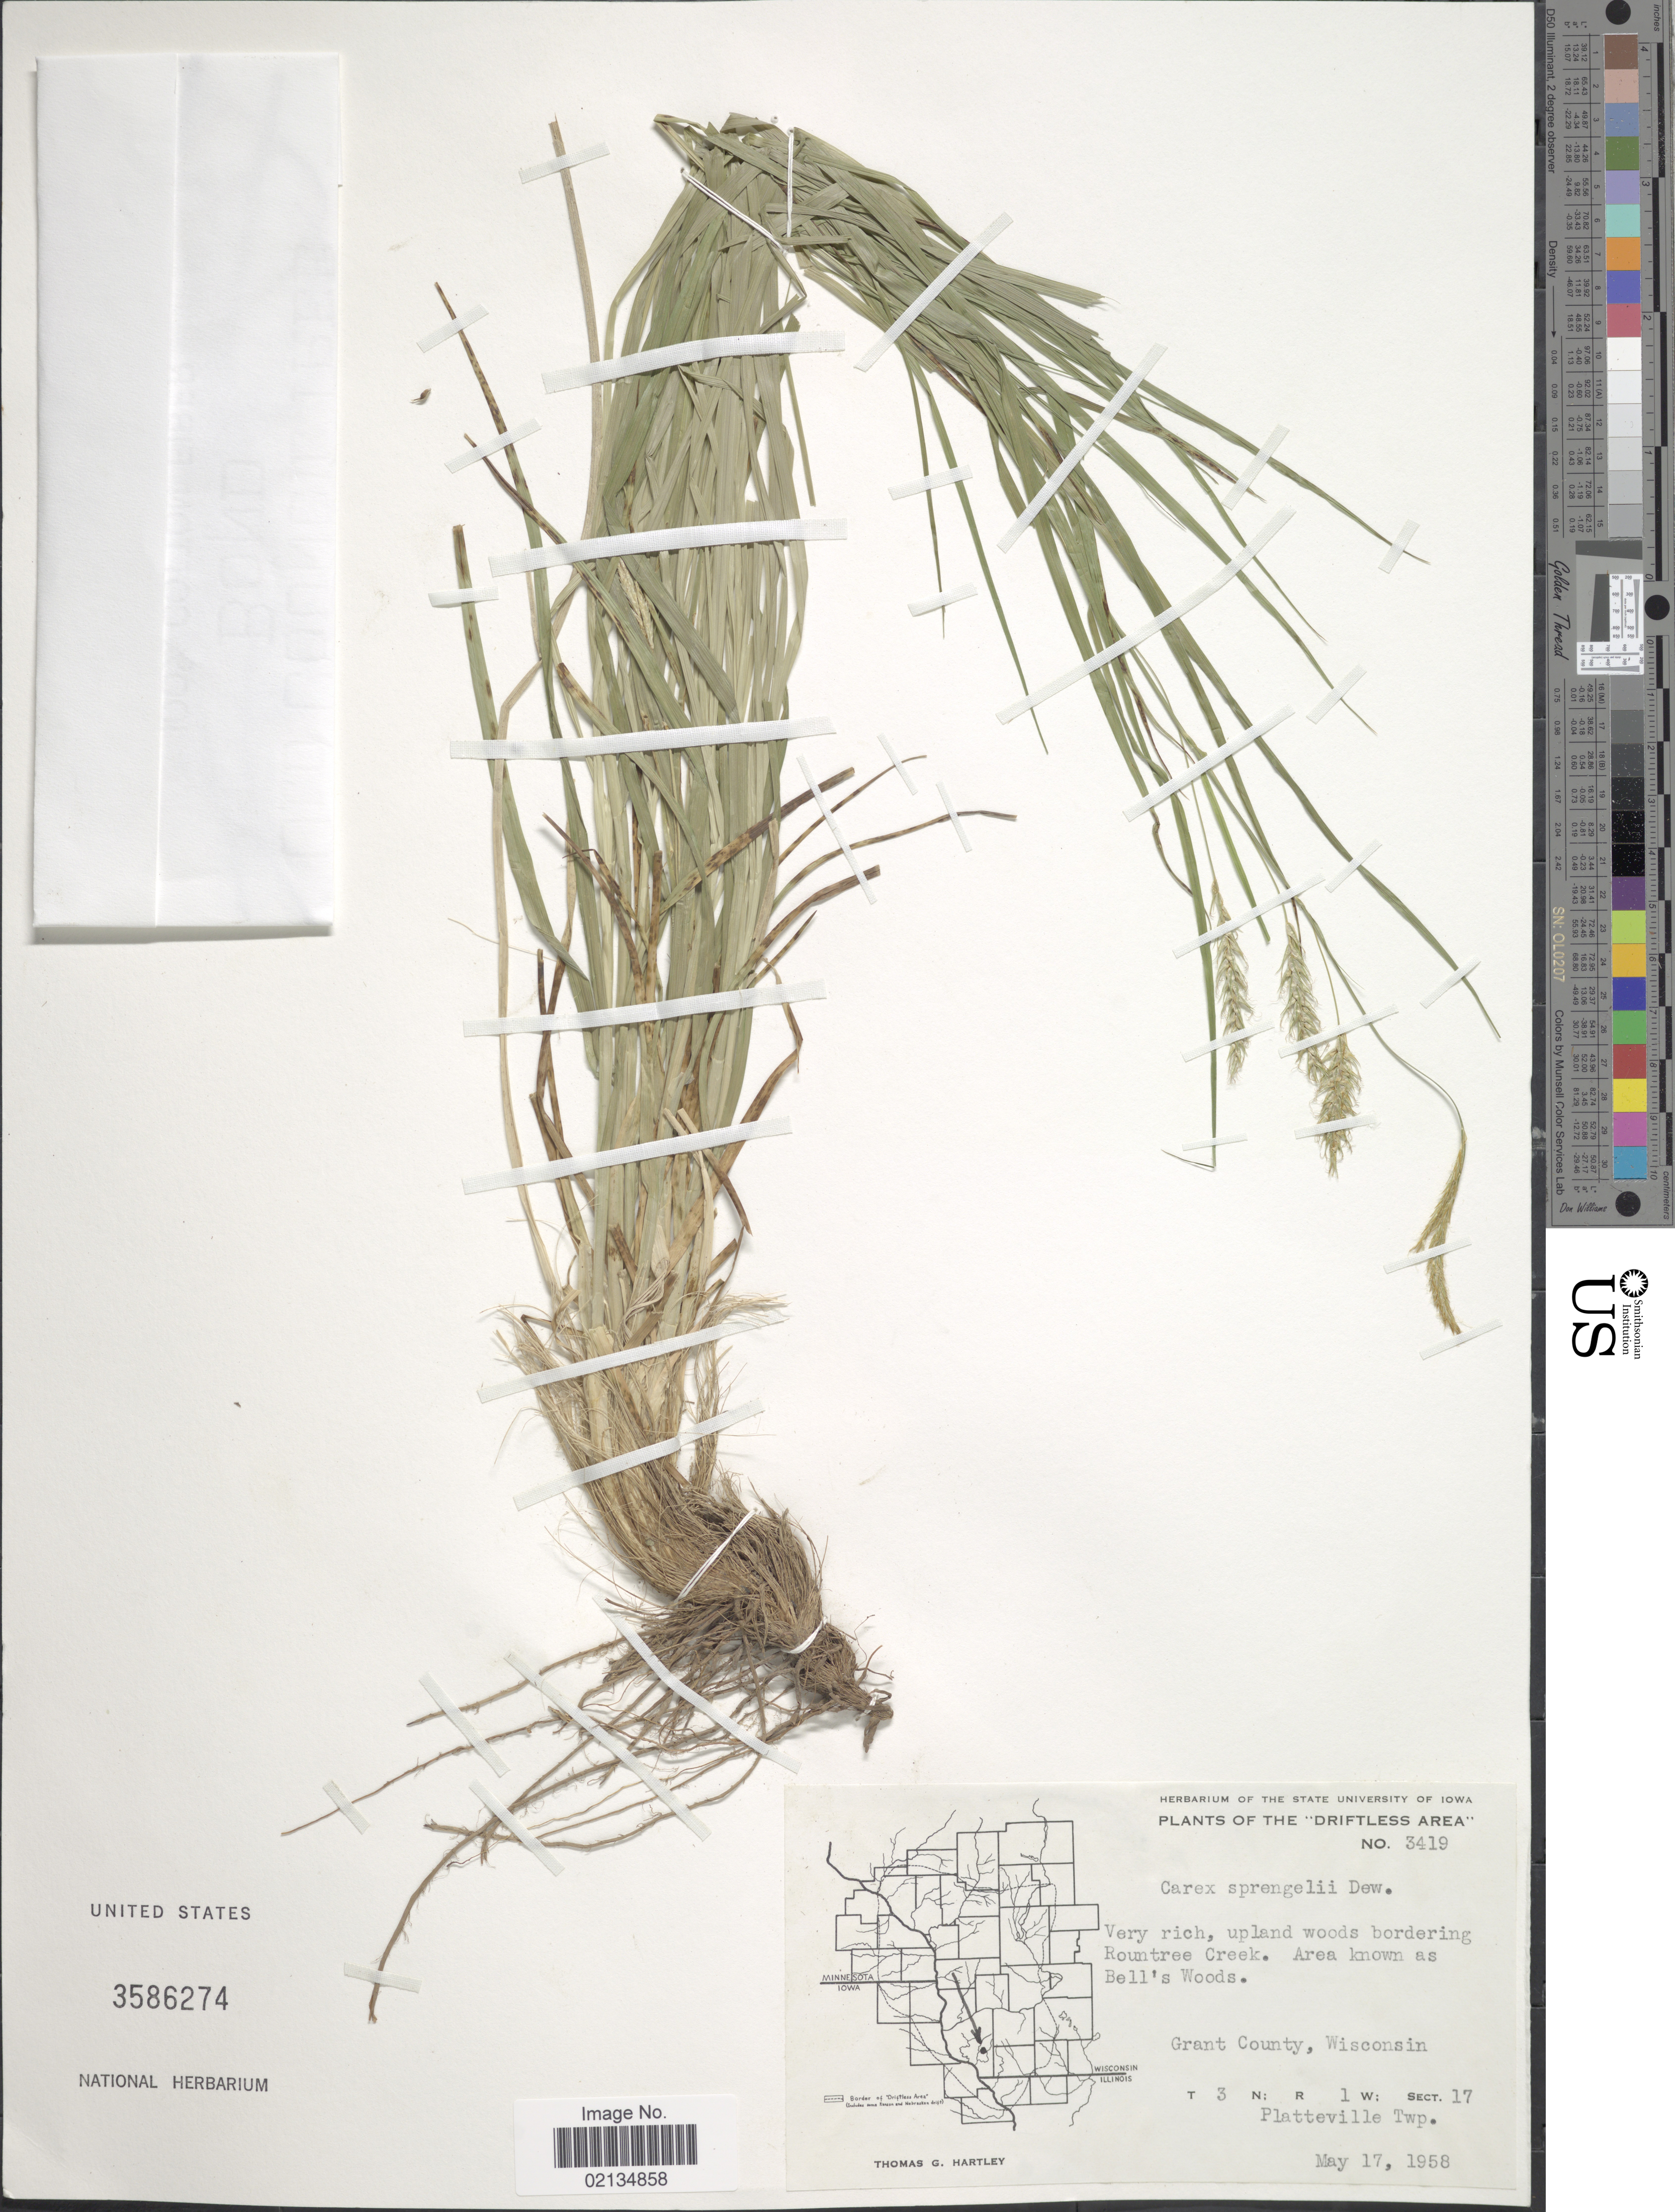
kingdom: Plantae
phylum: Tracheophyta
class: Liliopsida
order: Poales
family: Cyperaceae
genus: Carex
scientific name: Carex sprengelii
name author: Dewey ex Spreng.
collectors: T. G. Hartley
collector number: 3419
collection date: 1958-05-17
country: United States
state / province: Wisconsin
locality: Driftless Area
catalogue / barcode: US 3586274